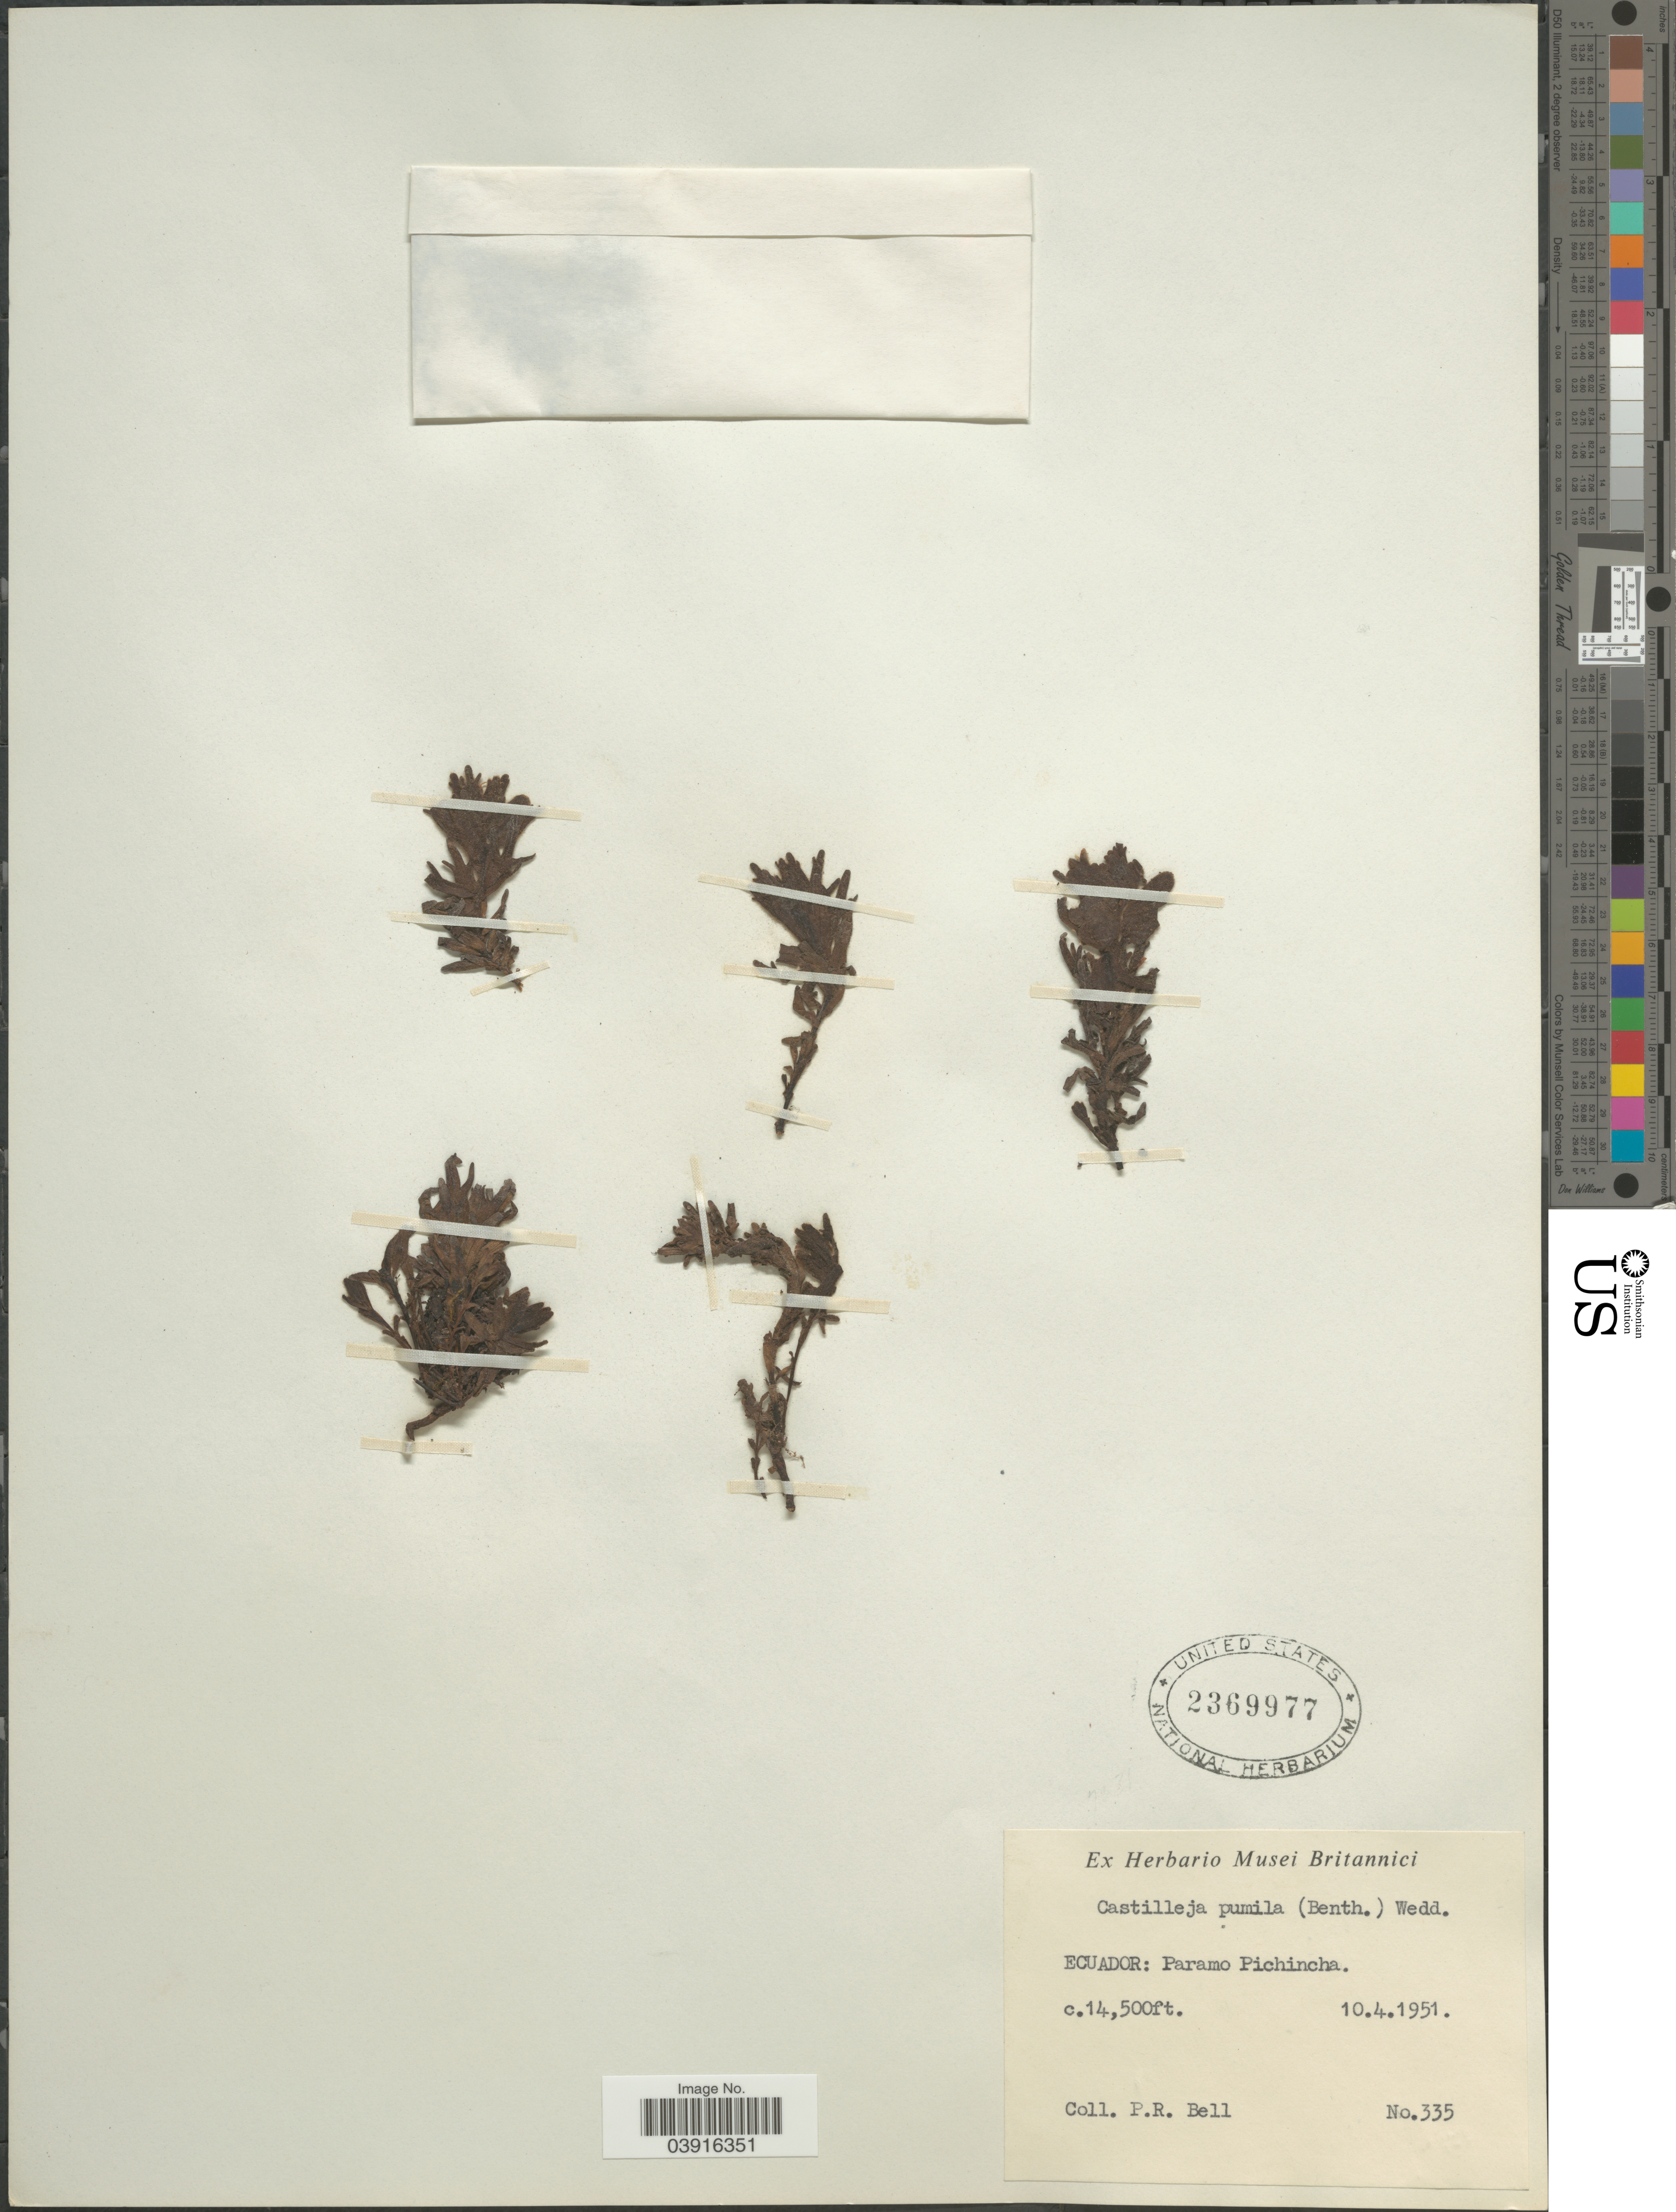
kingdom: Plantae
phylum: Tracheophyta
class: Magnoliopsida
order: Lamiales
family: Orobanchaceae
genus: Castilleja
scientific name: Castilleja pumila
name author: (Benth.) Wedd.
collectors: P. R. Bell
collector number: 335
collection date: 1951-04-10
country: Ecuador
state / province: Pichincha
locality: Paramo Pichincha.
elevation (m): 4420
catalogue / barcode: US 2369977